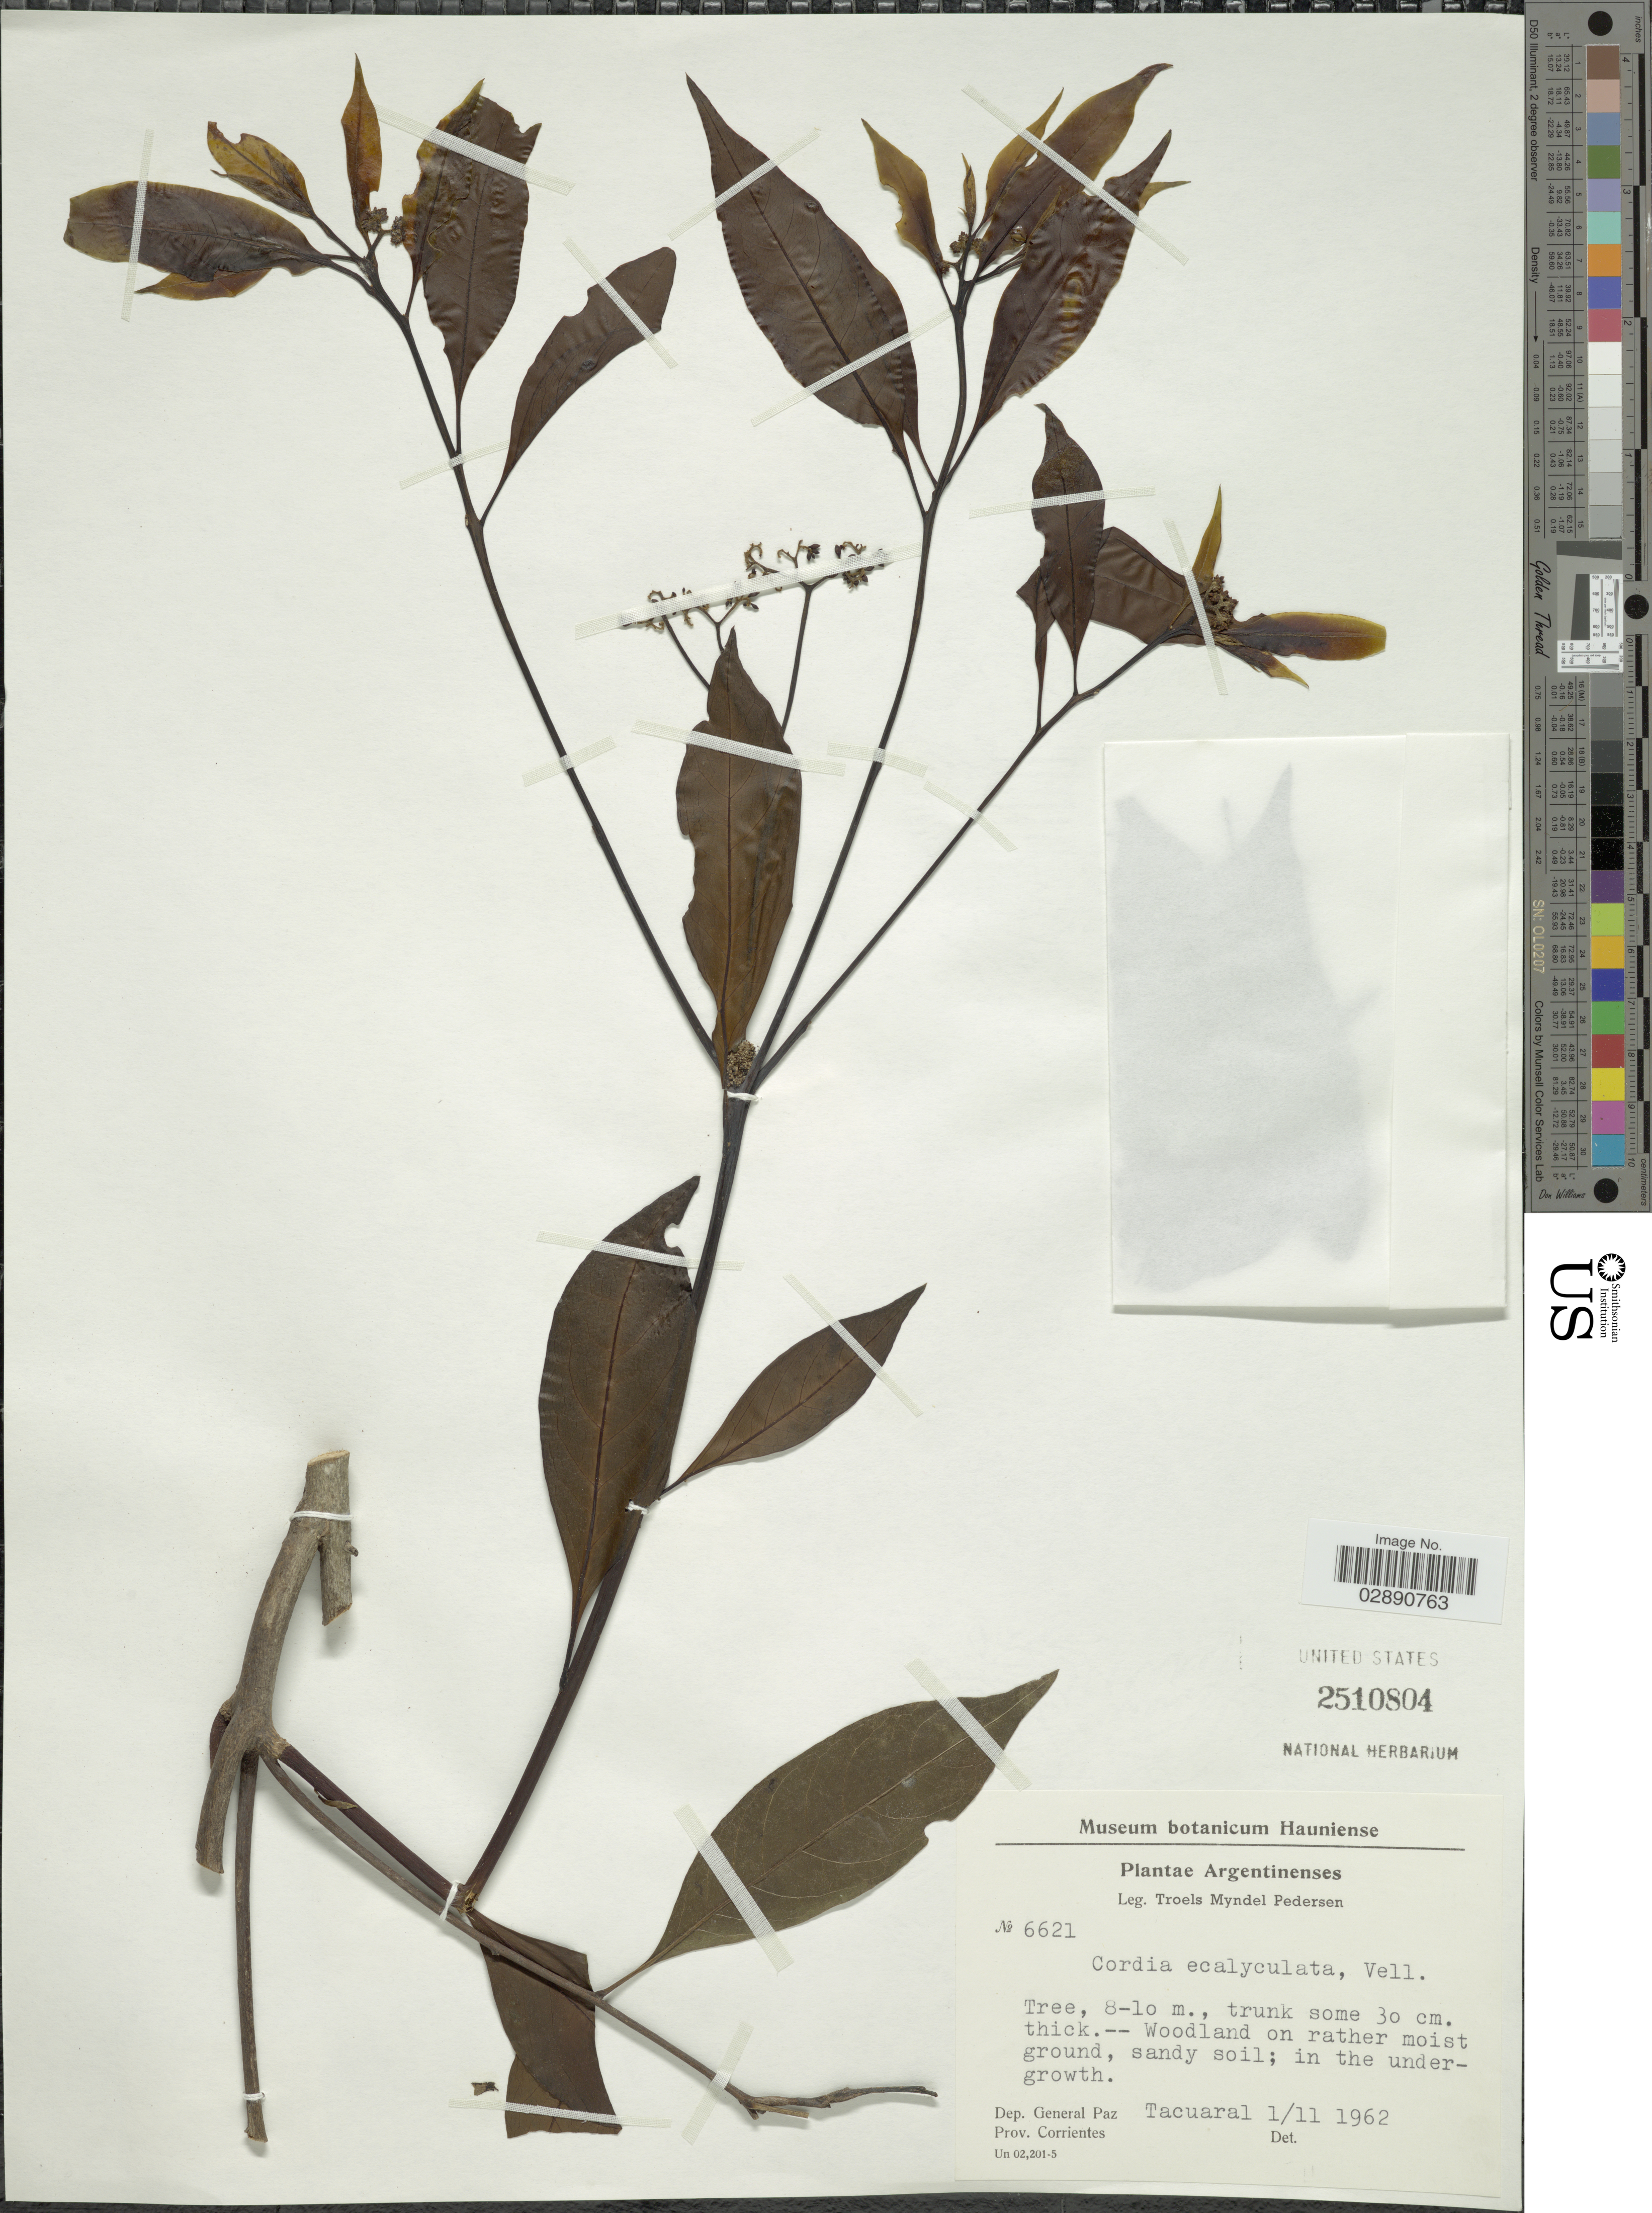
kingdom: Plantae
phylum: Tracheophyta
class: Magnoliopsida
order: Boraginales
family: Cordiaceae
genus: Cordia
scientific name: Cordia ecalyculata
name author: Vell.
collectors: T. Pederson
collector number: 6621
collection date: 1962-11-01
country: Argentina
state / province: Corrientes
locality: Dep. General Paz. Tacuaral.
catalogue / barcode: US 2510804